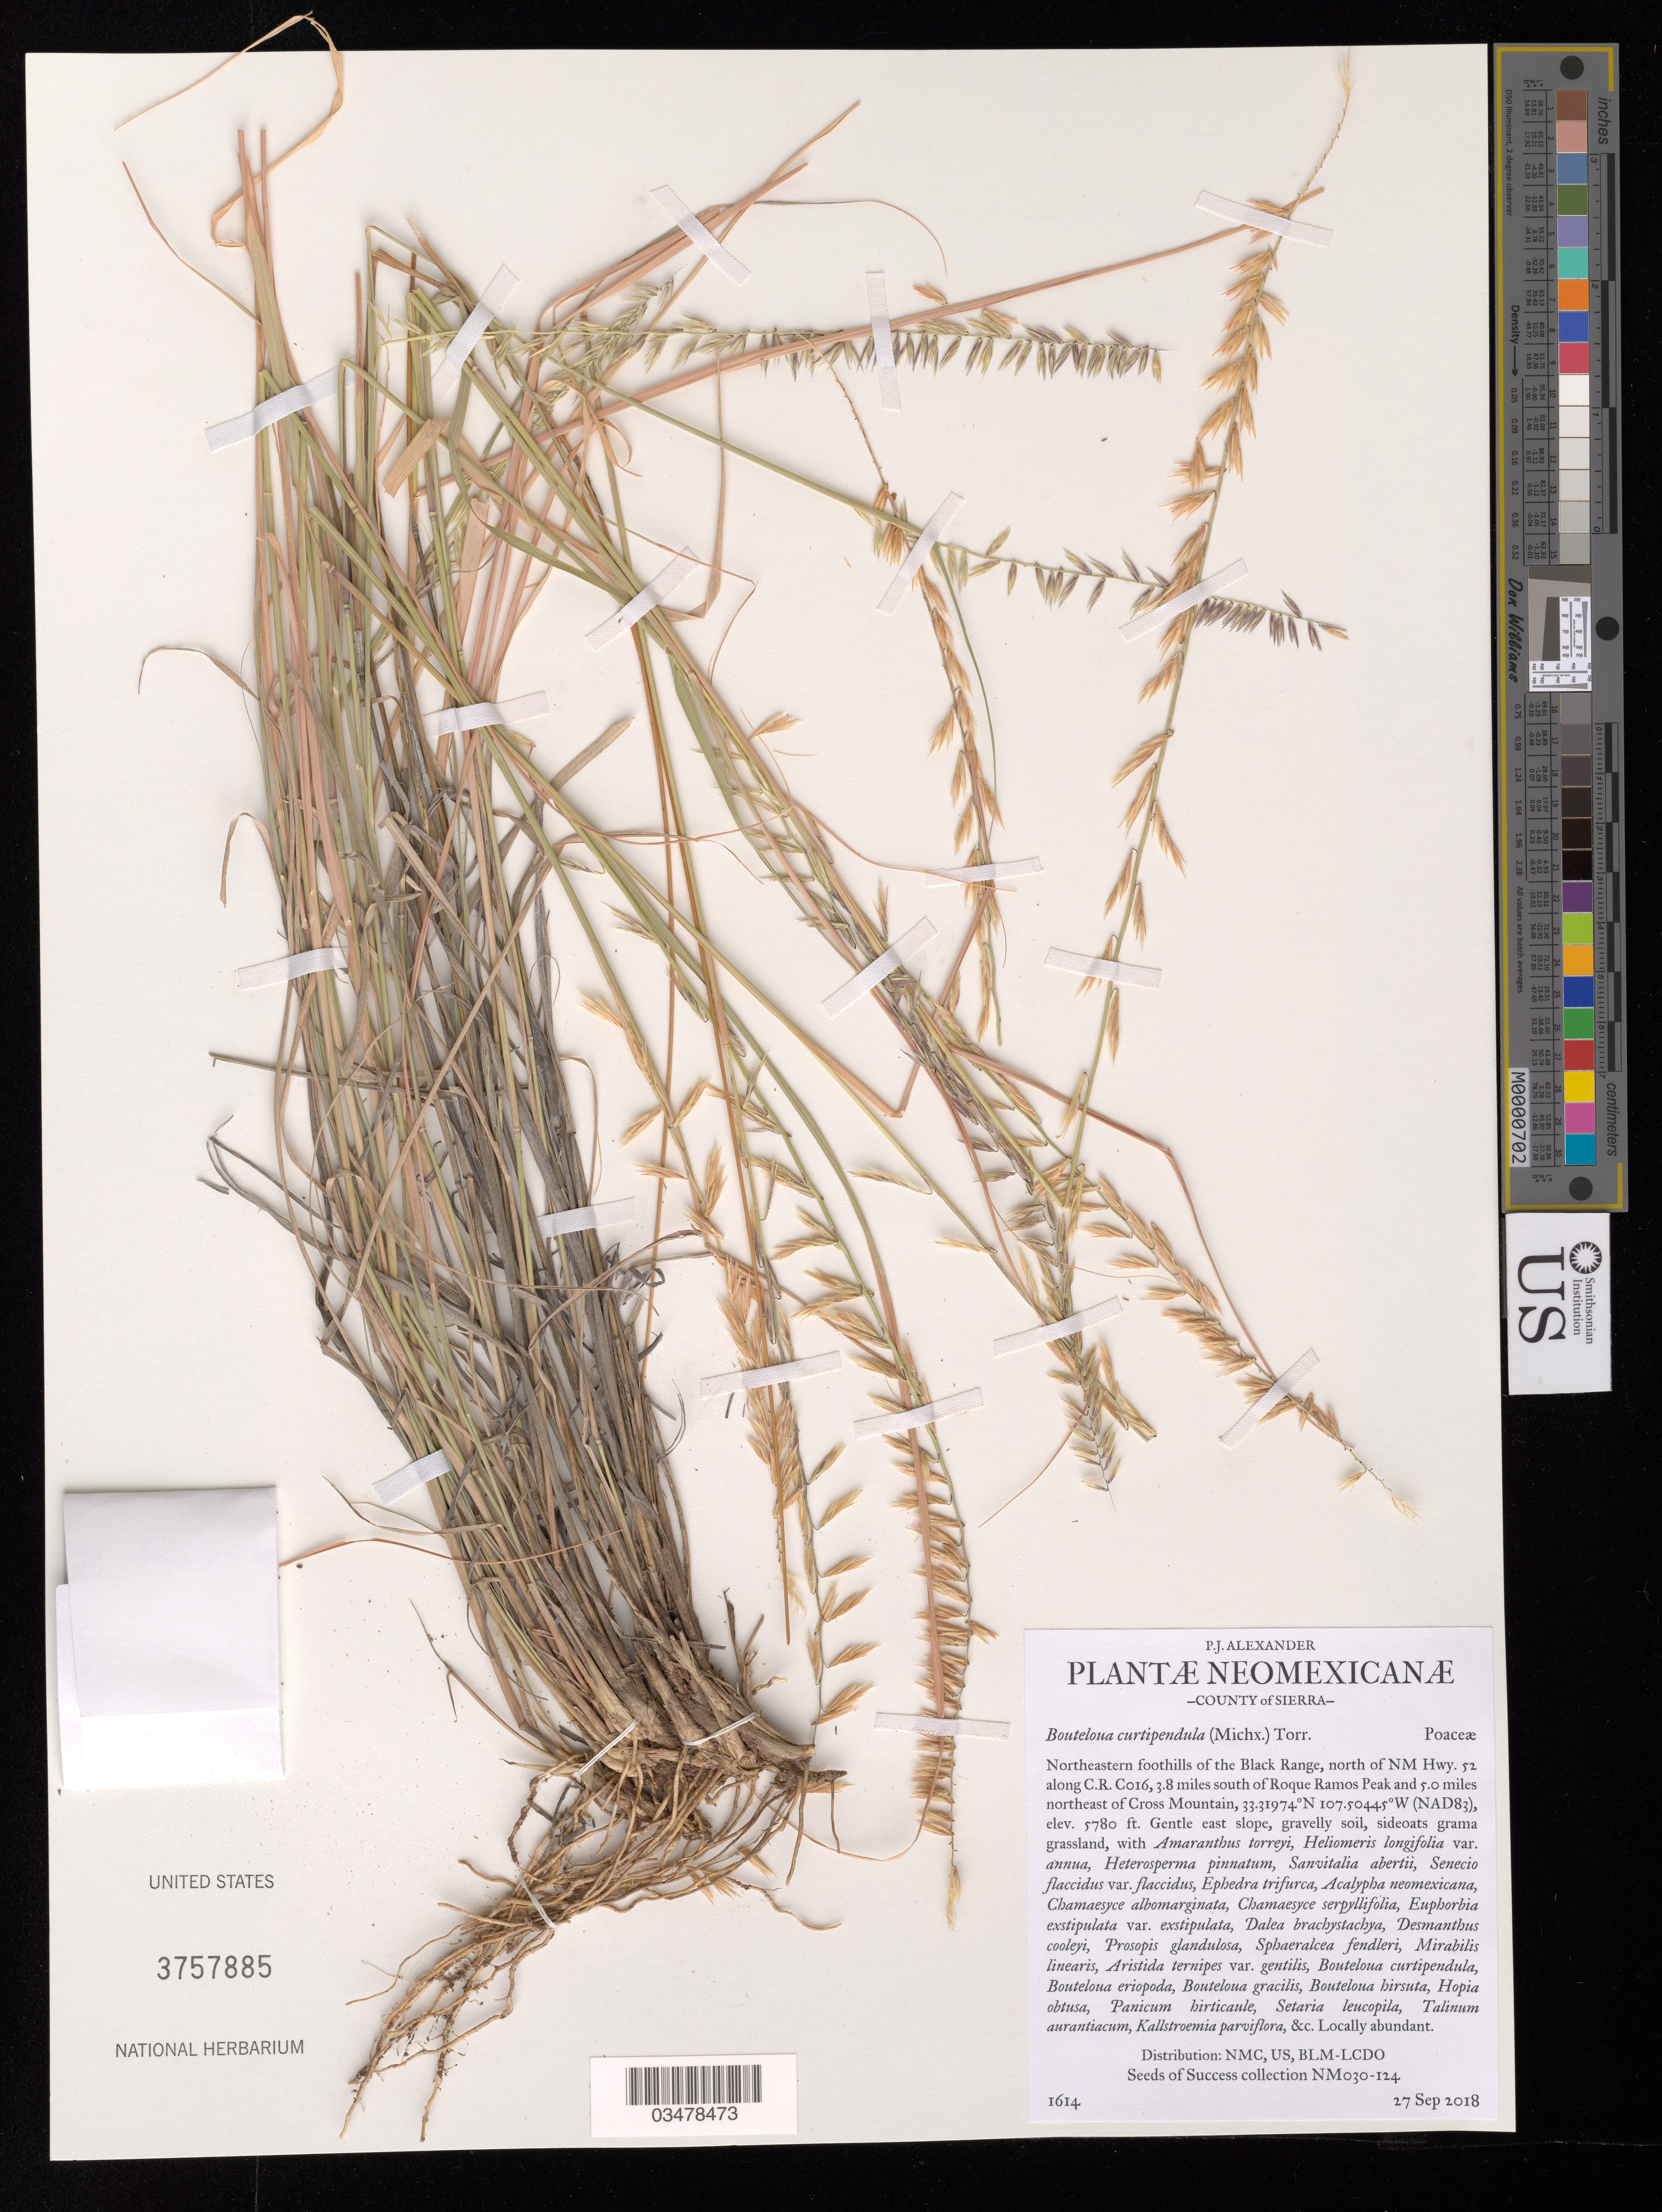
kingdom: Plantae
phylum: Tracheophyta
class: Liliopsida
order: Poales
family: Poaceae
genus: Bouteloua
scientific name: Bouteloua curtipendula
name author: (Michx.) Torr.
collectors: P. Alexander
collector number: NM030-124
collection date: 2018-09-27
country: United States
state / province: New Mexico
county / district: Sierra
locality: Allotment 16040. Black Range, 3.8 mi. S of Roque Ramos Peak, 0.5 mi. NE of Cross Mtn.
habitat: Ecological site: R038XB103NM, Hills. Gravelly soil, sideoats grama grassland. With Ephedra trifurca, Prosopis glandulosa, Stearia leucopila, etc.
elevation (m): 1762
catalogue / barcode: US 3757885